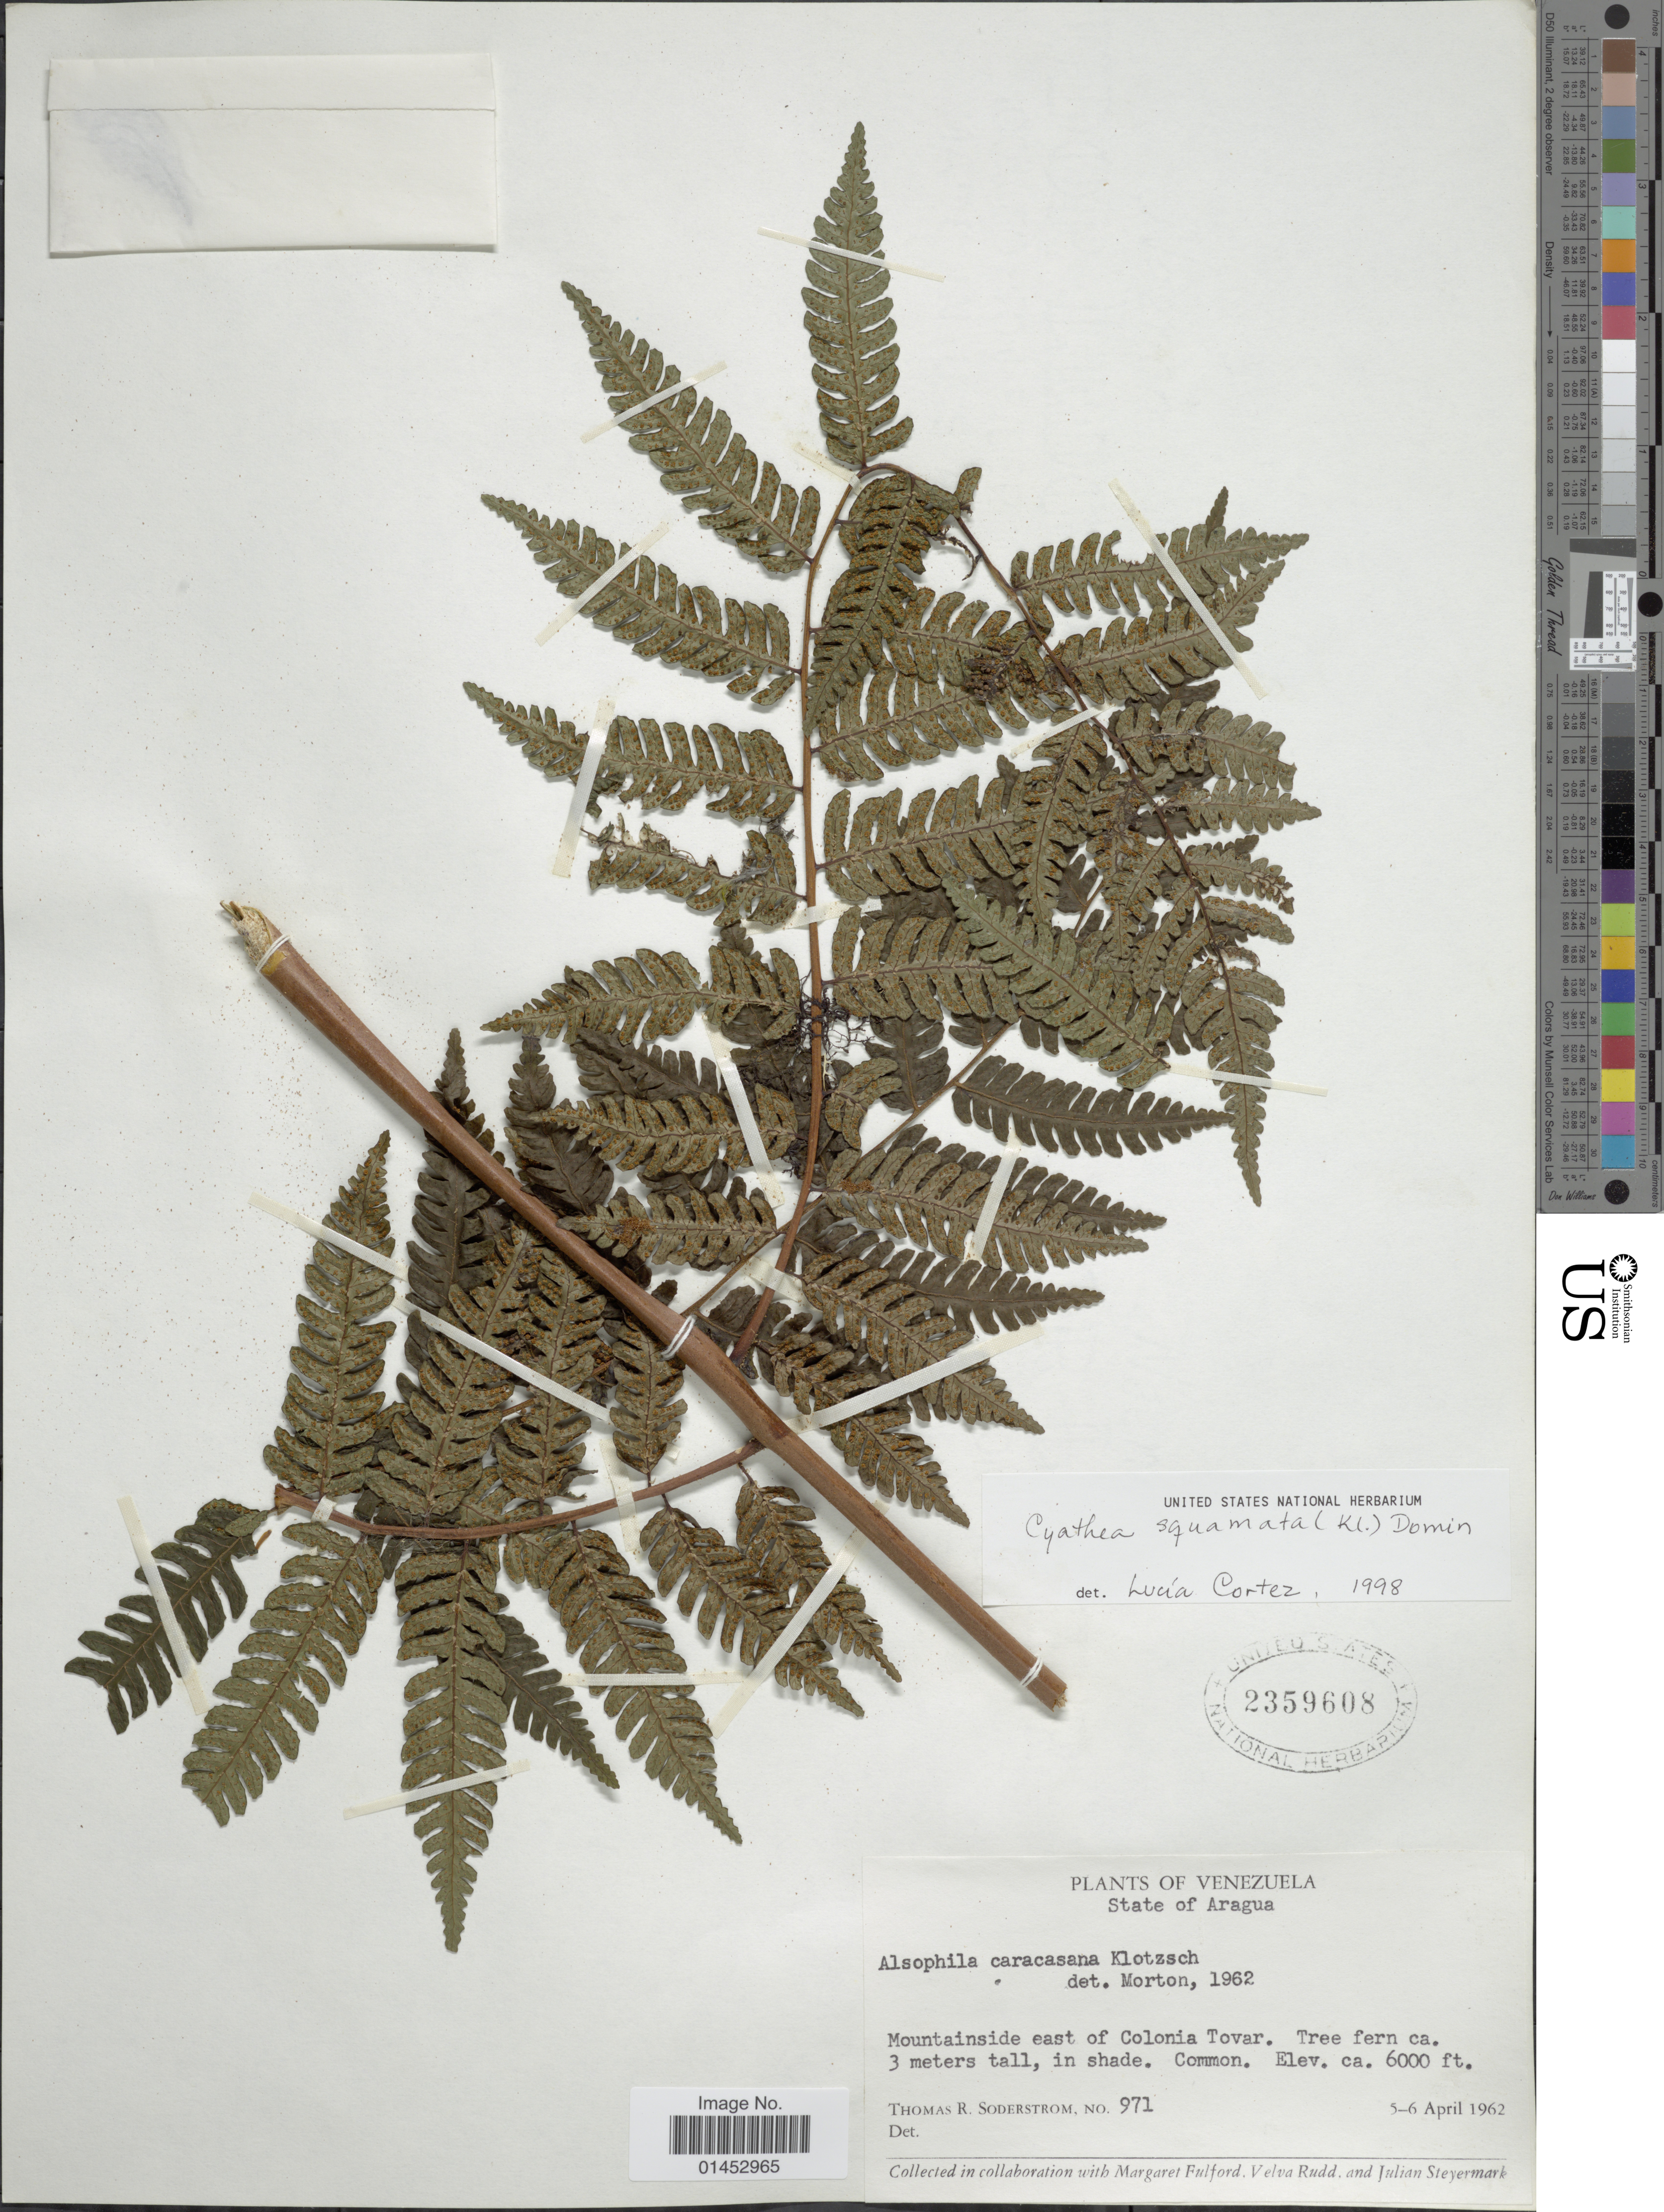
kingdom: Plantae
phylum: Tracheophyta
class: Polypodiopsida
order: Cyatheales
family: Cyatheaceae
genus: Cyathea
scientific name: Cyathea squamata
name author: (Klotzsch) Domin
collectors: T. R. Soderstrom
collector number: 971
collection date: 1962-04-05/1962-04-06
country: Venezuela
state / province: Aragua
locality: Mountainside east of Colonia Tovar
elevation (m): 1829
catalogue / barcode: US 2359608